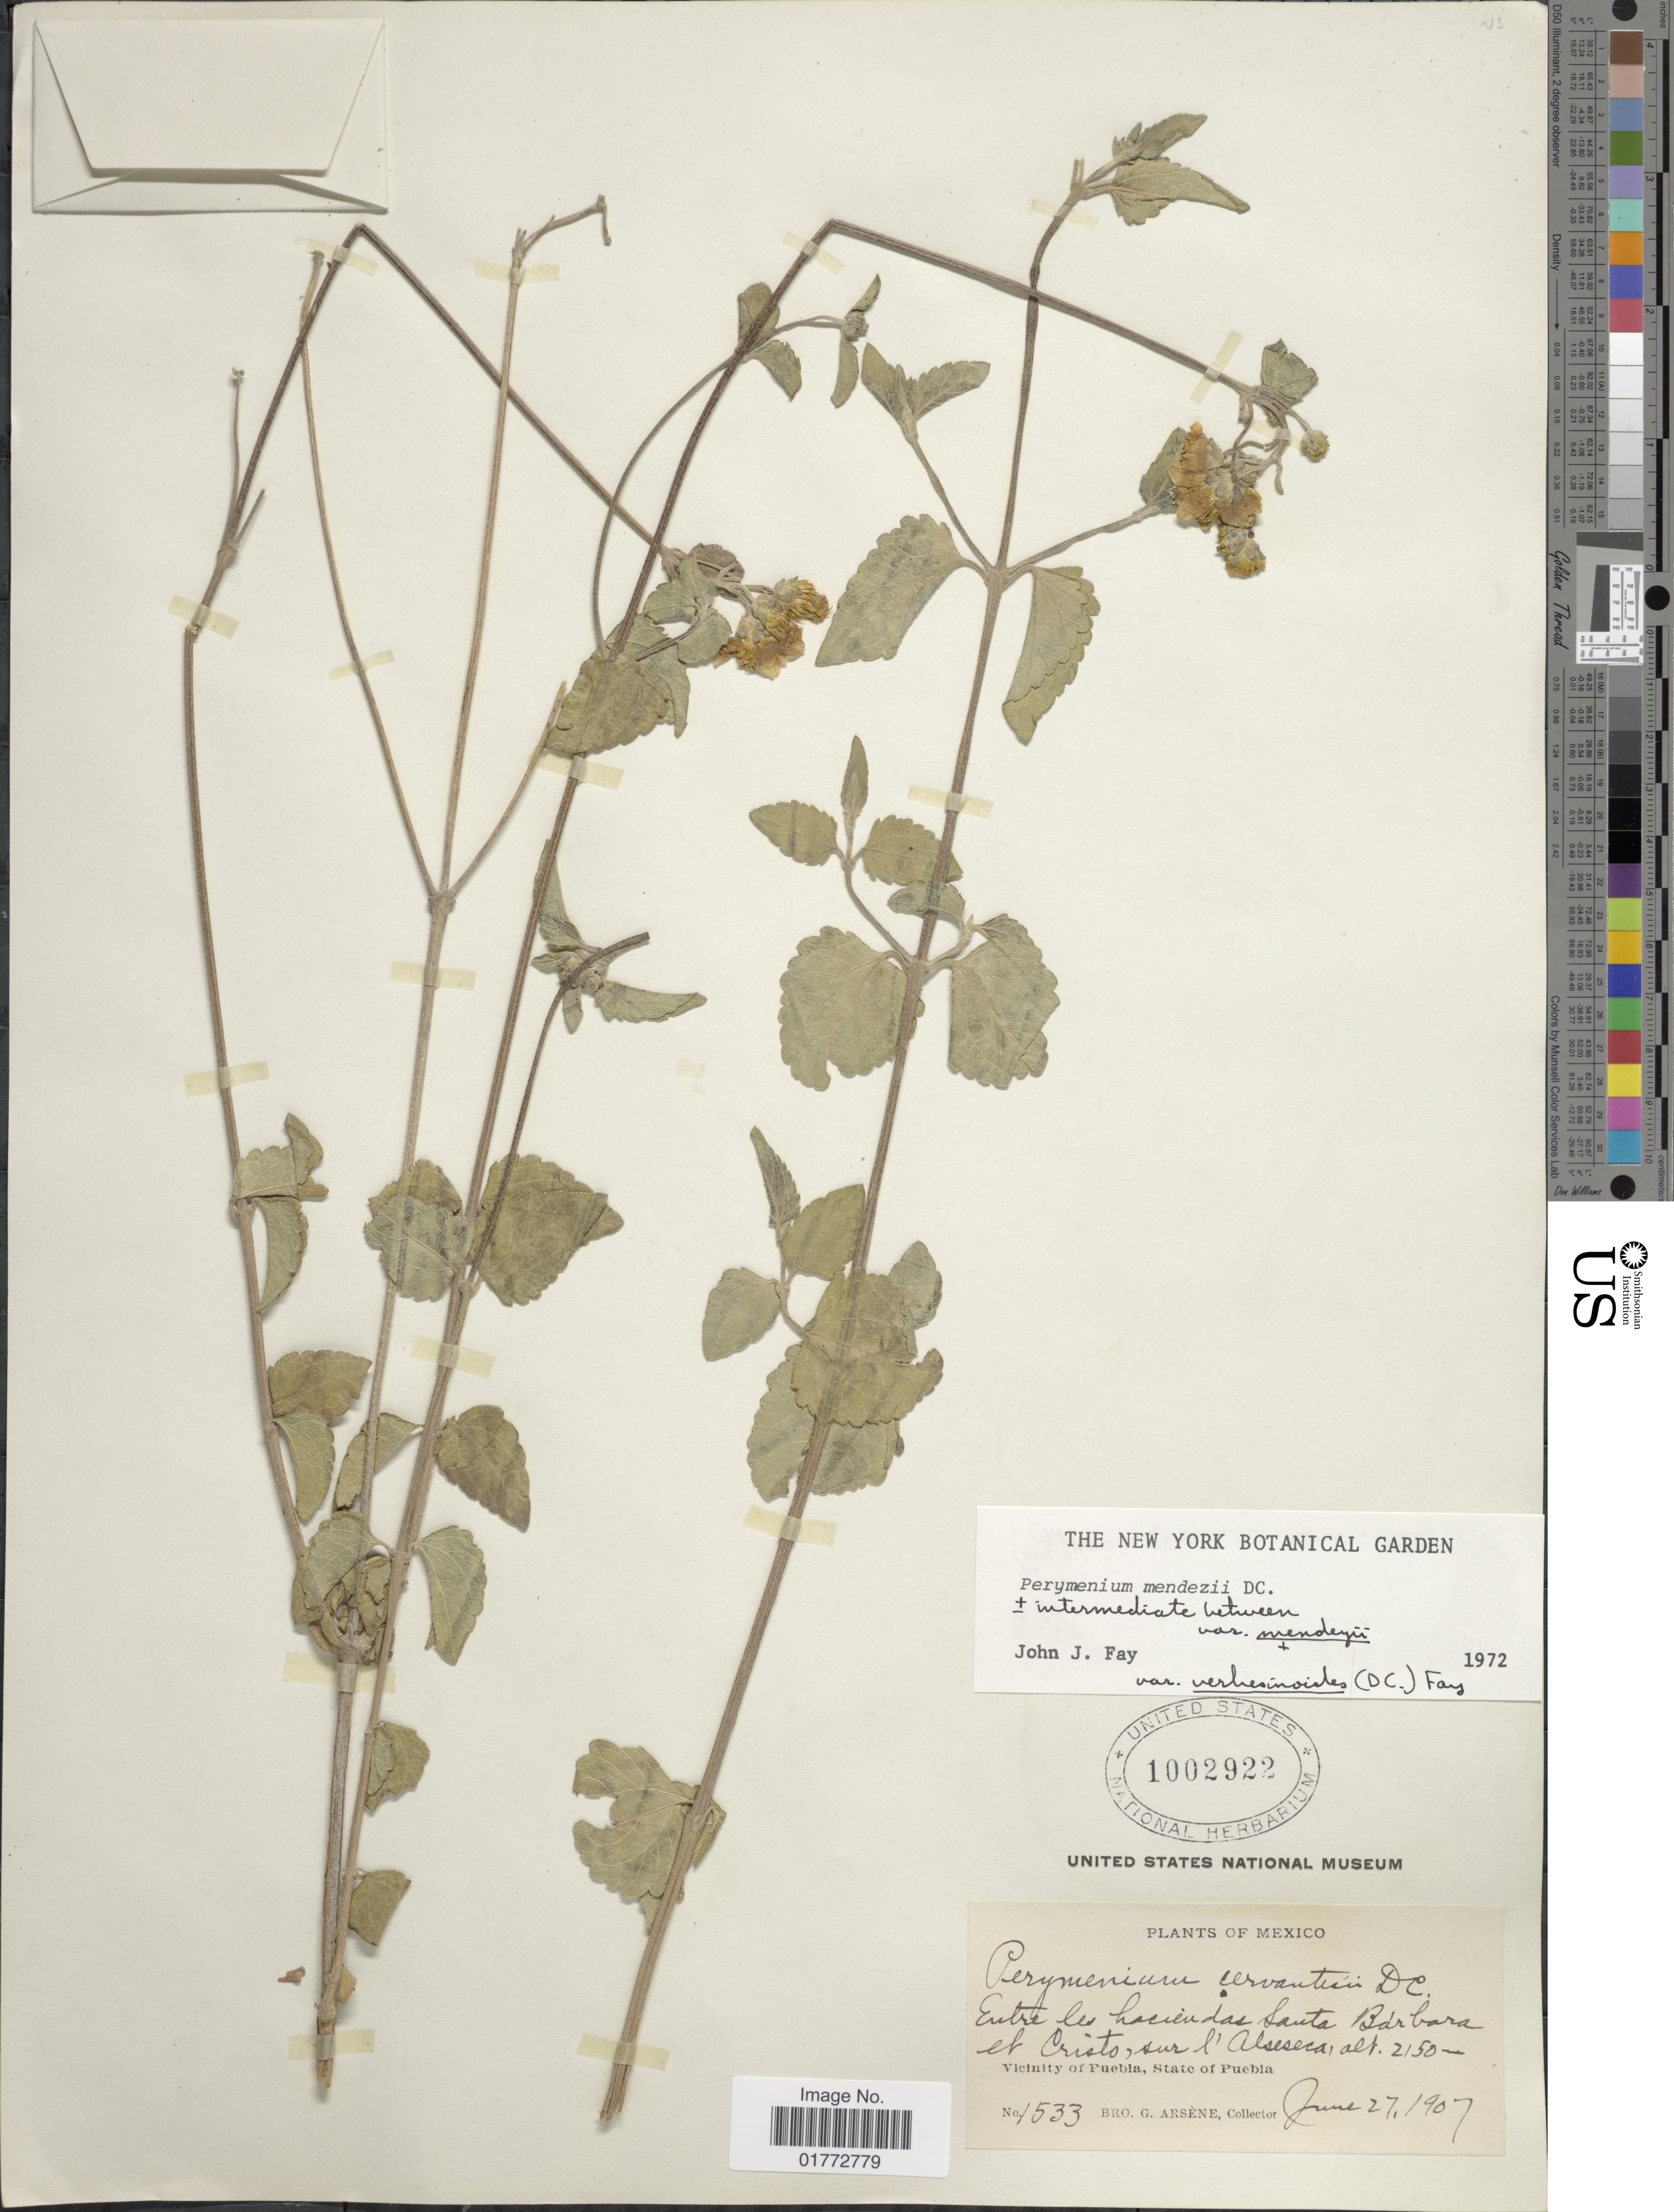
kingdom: Plantae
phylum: Tracheophyta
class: Magnoliopsida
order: Asterales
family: Asteraceae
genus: Perymenium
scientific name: Perymenium mendezii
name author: DC.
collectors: Bro. G. Arsène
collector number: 1533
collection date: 1907-06-27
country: Mexico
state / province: Puebla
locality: Entre les haciendas Santa Barbara el Cristo, sur l' Alseseca, Vicinity of Puebla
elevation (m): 2150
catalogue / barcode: US 1002922